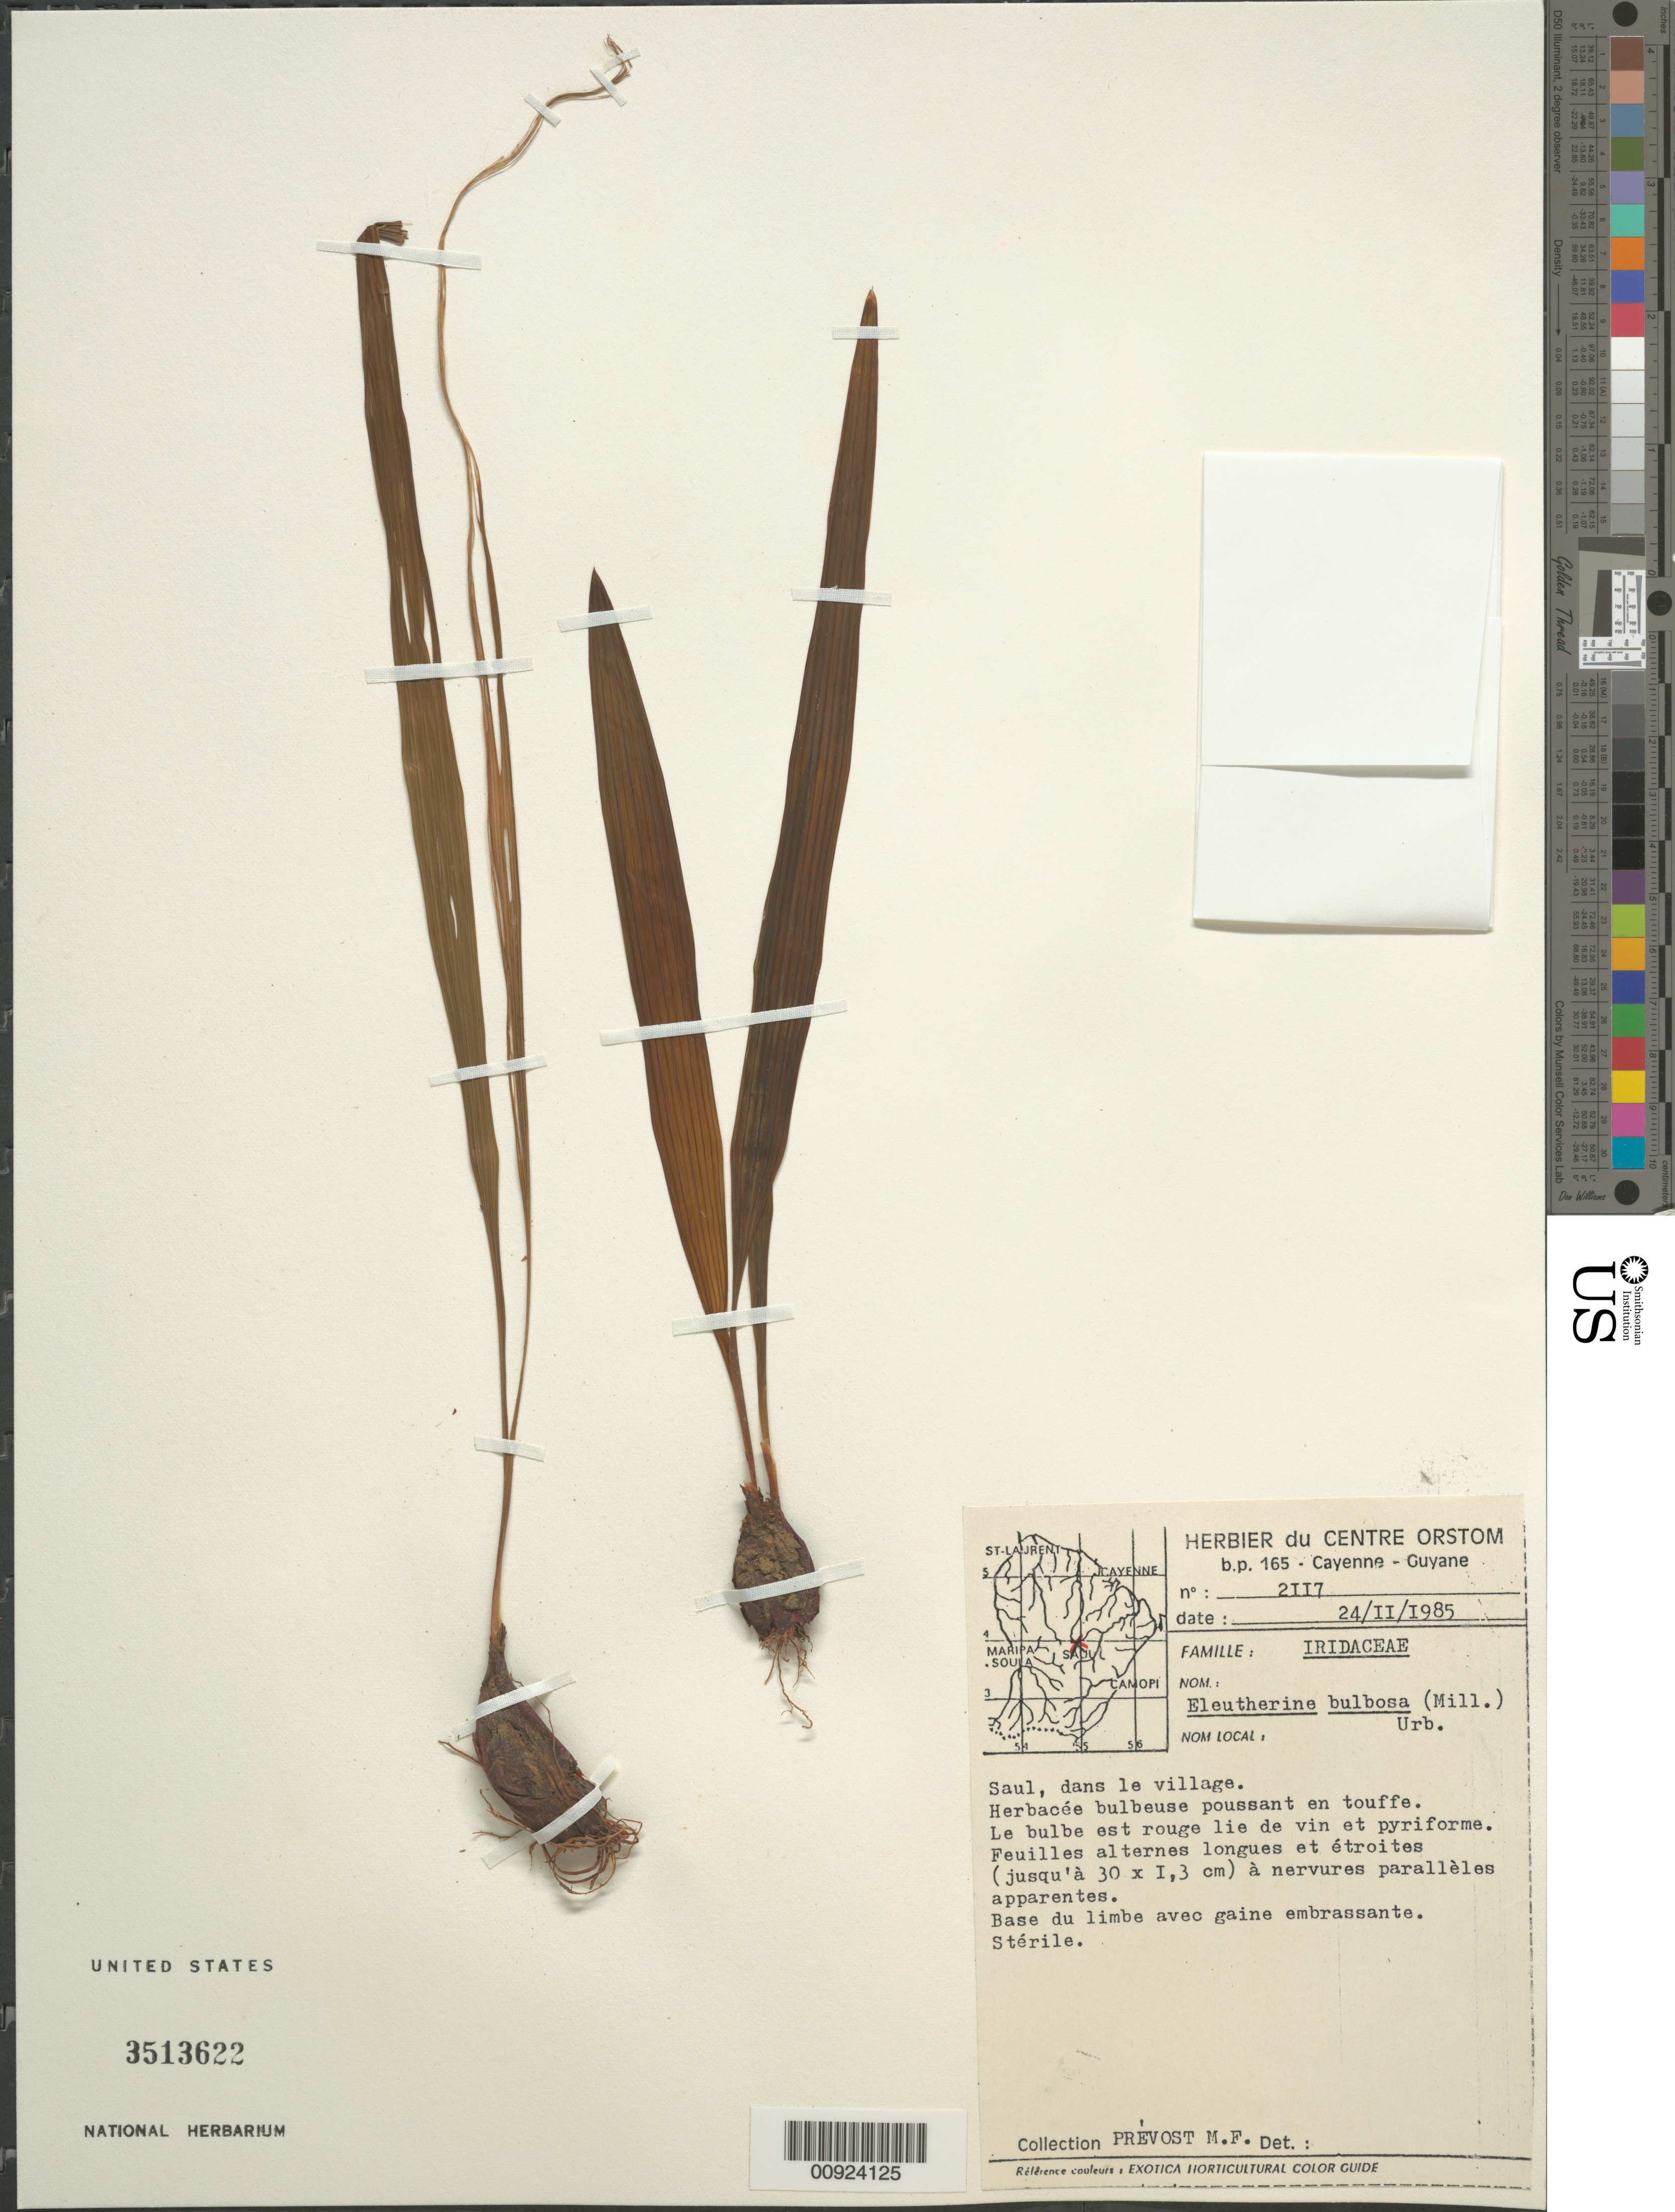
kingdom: Plantae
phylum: Tracheophyta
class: Liliopsida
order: Asparagales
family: Iridaceae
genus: Eleutherine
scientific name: Eleutherine bulbosa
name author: (Mill.) Urb.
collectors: M.-F. Prévost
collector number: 2117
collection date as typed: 24-Feb-85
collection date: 1985-02-24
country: French Guiana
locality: Saül, dans le village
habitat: Village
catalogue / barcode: US 3513622